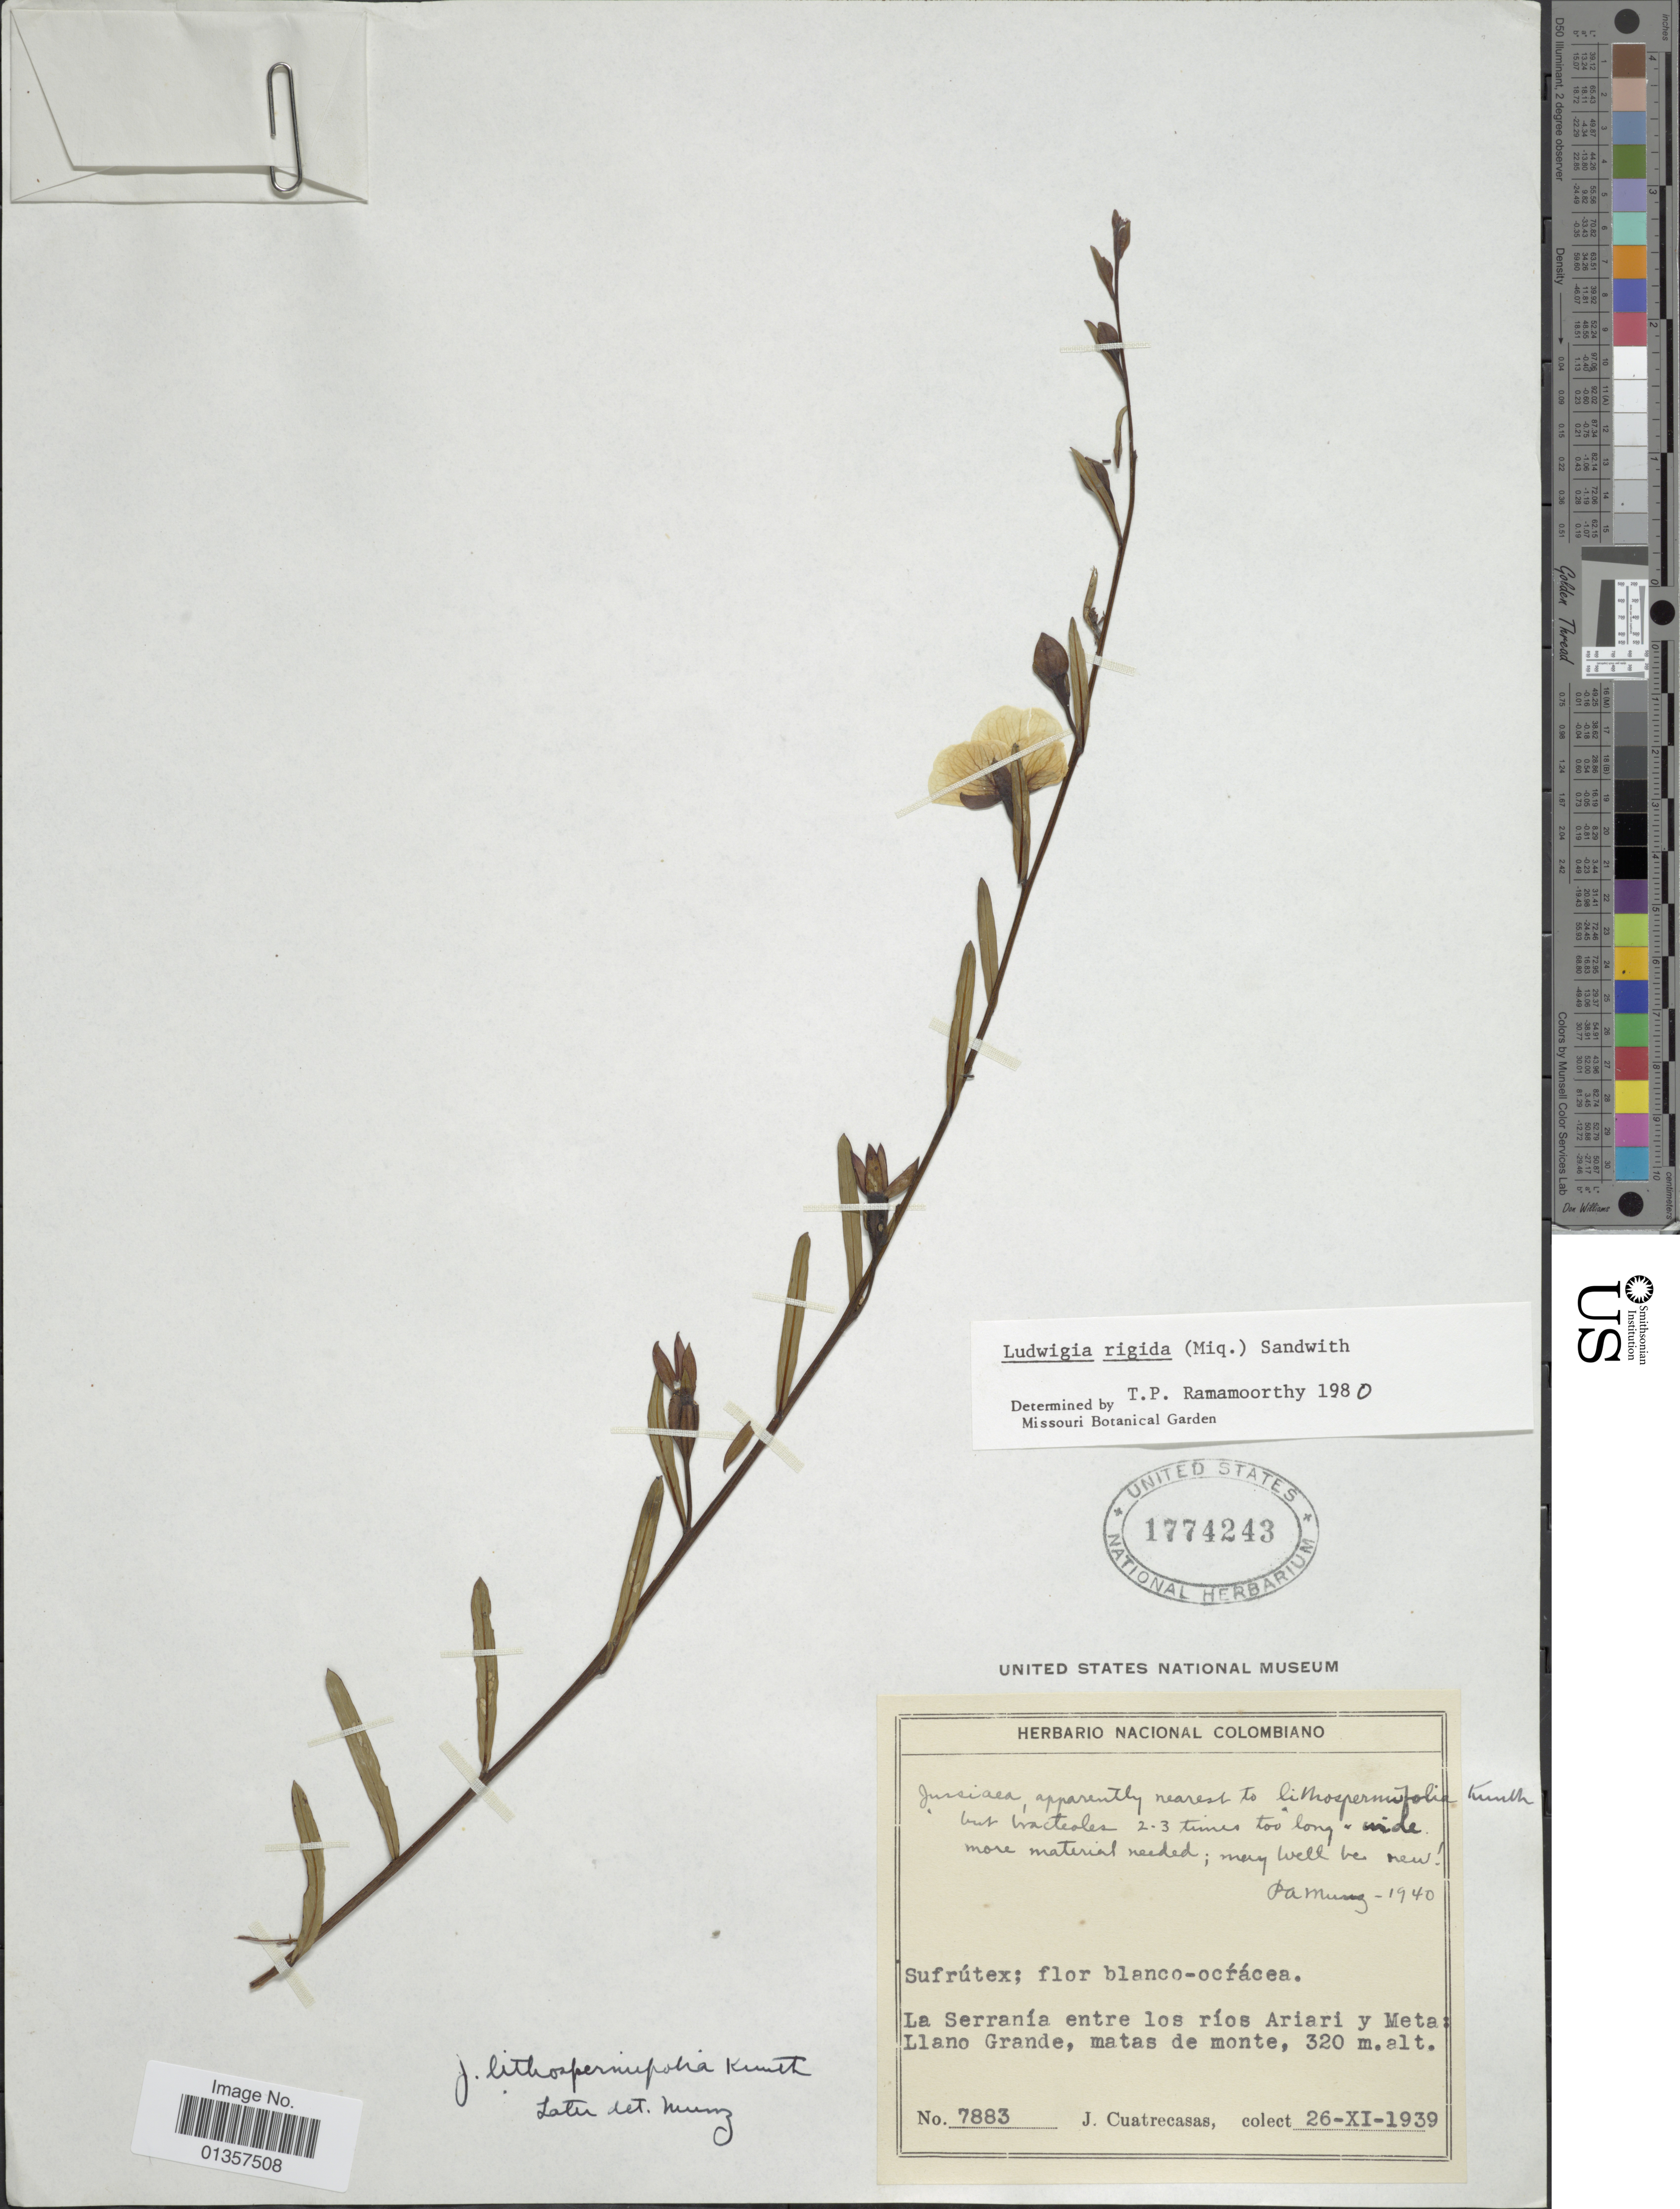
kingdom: Plantae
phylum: Tracheophyta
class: Magnoliopsida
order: Myrtales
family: Onagraceae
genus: Ludwigia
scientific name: Ludwigia rigida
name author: (Miq.) Sandwith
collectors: J. Cuatrecasas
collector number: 7883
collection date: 1939-11-26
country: Colombia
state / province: Meta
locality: La Serranía entre los ríos Ariari y Meta: Llano Grande, matas de monte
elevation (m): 320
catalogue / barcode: US 1774243